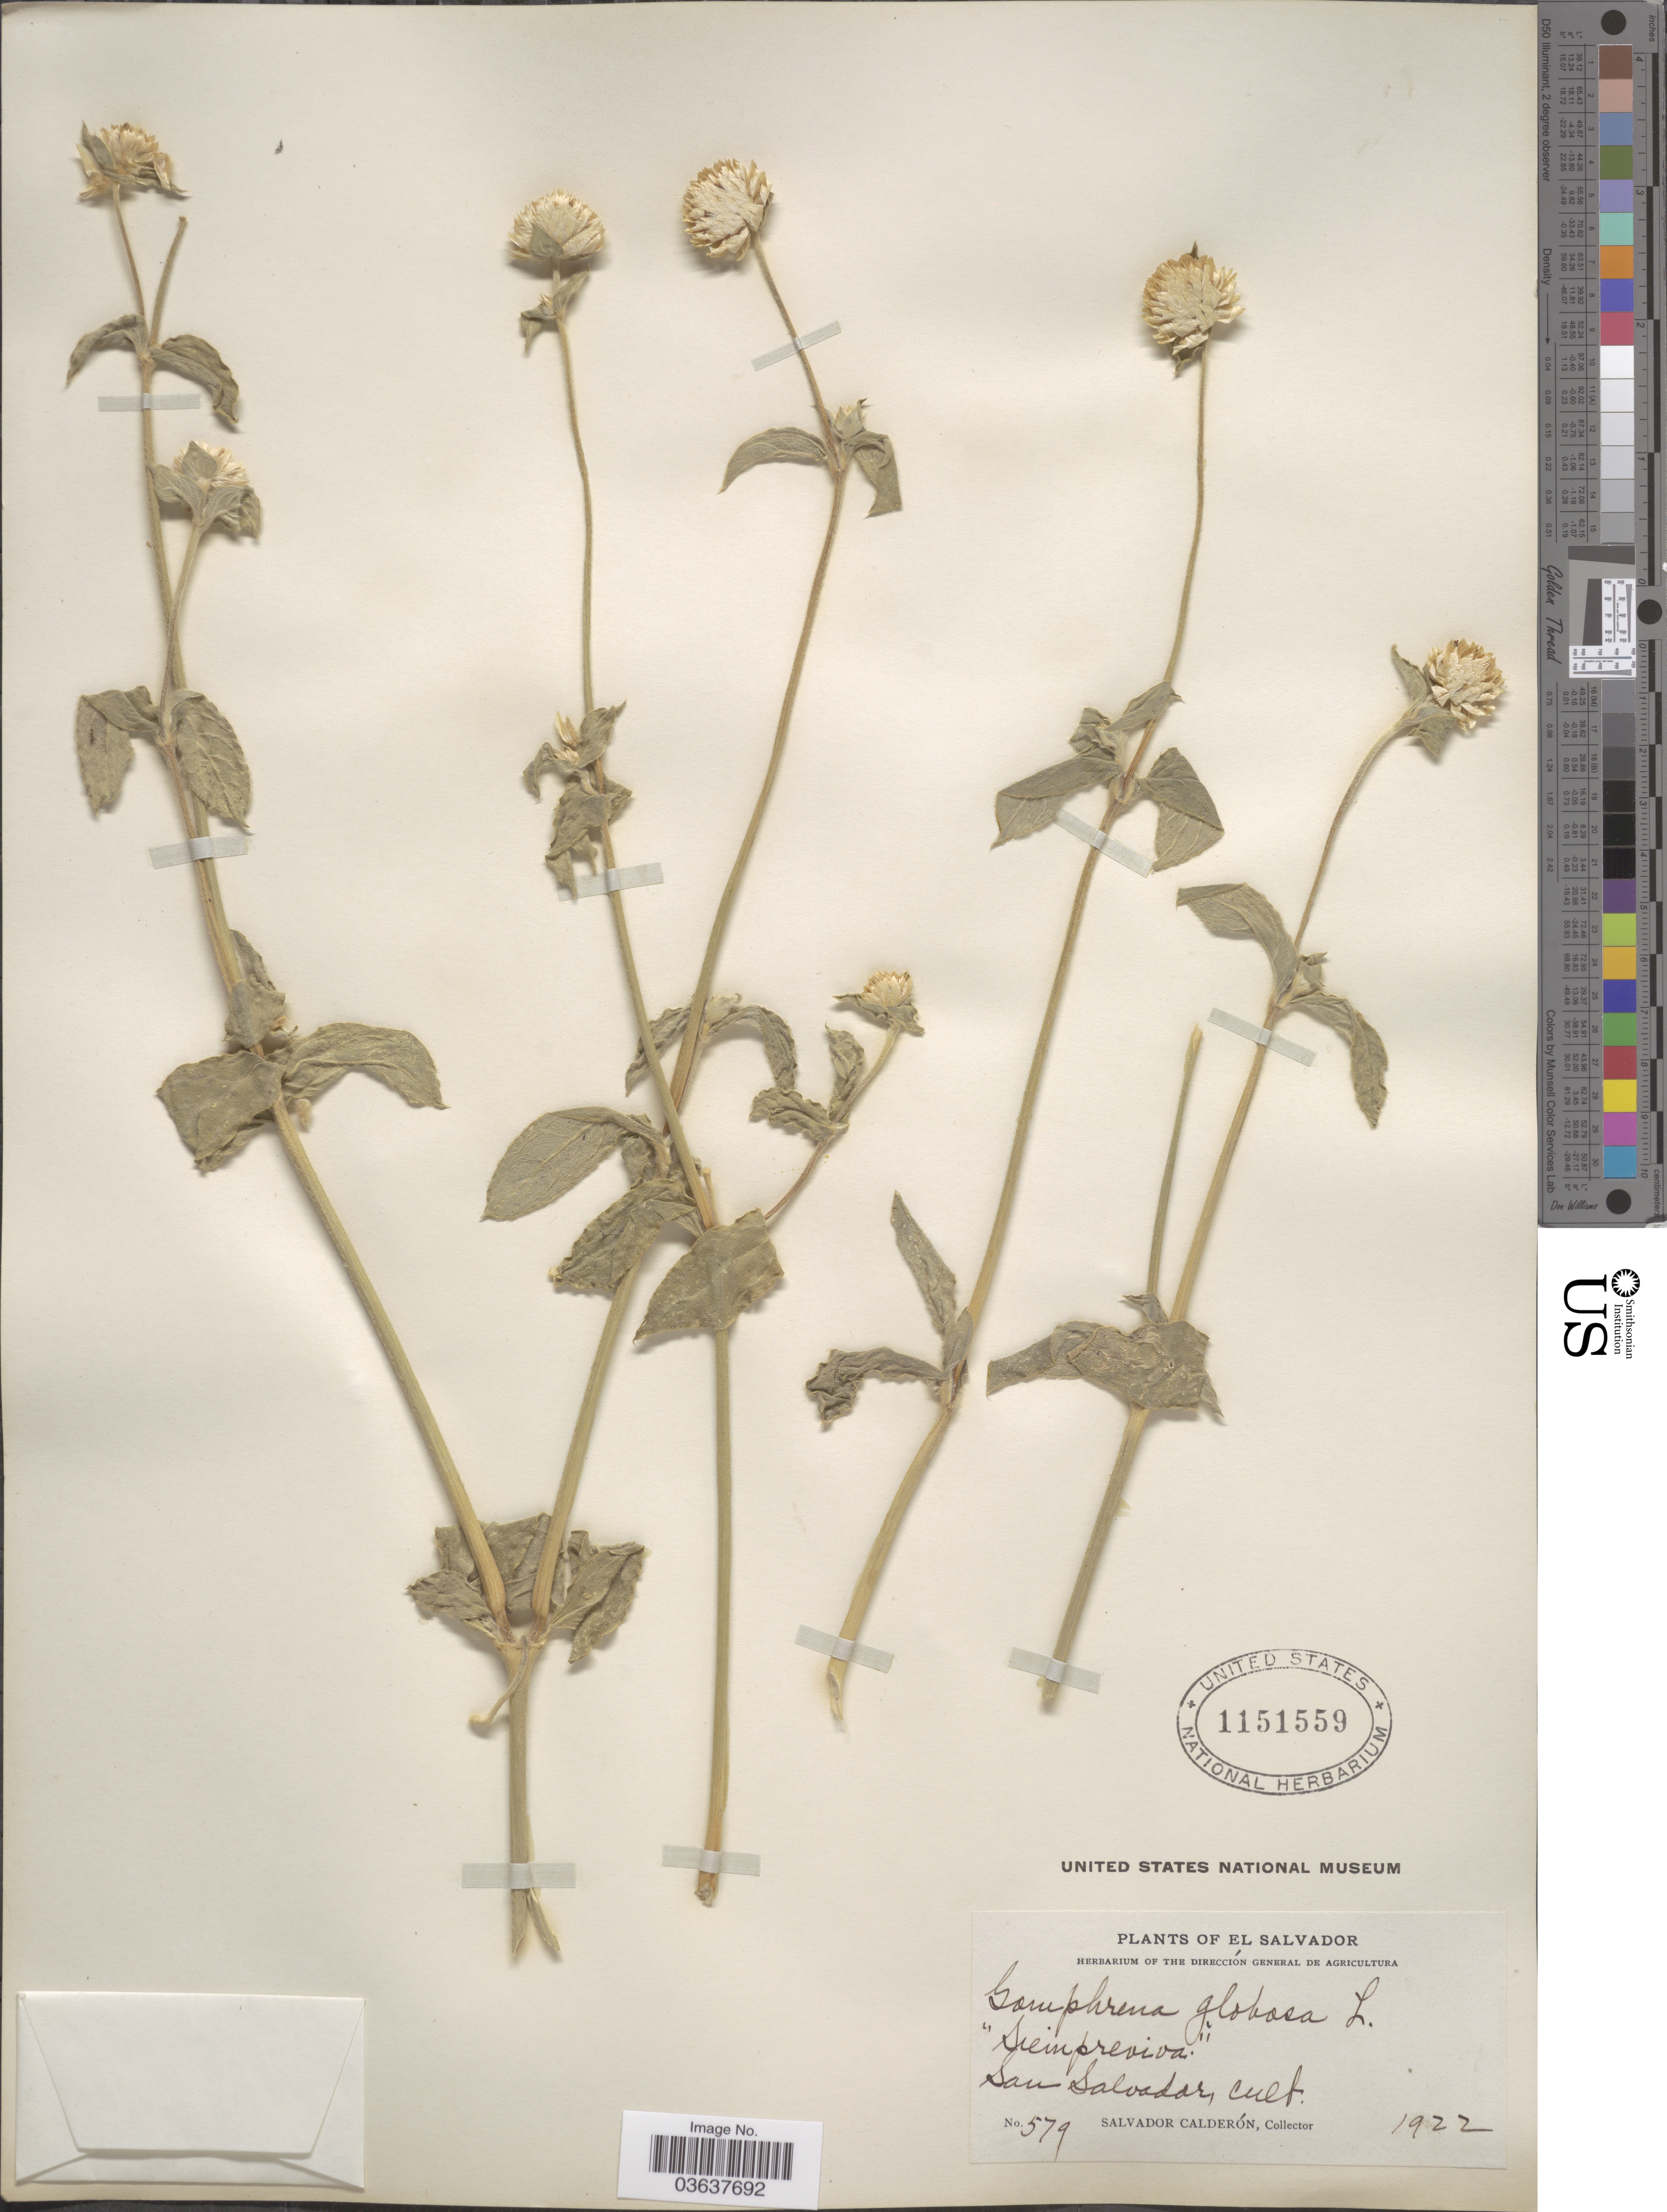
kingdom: Plantae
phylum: Tracheophyta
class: Magnoliopsida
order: Caryophyllales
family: Amaranthaceae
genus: Gomphrena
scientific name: Gomphrena globosa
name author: L.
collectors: S. Calderón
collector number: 579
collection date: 1922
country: El Salvador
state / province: San Salvador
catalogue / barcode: US 1151559